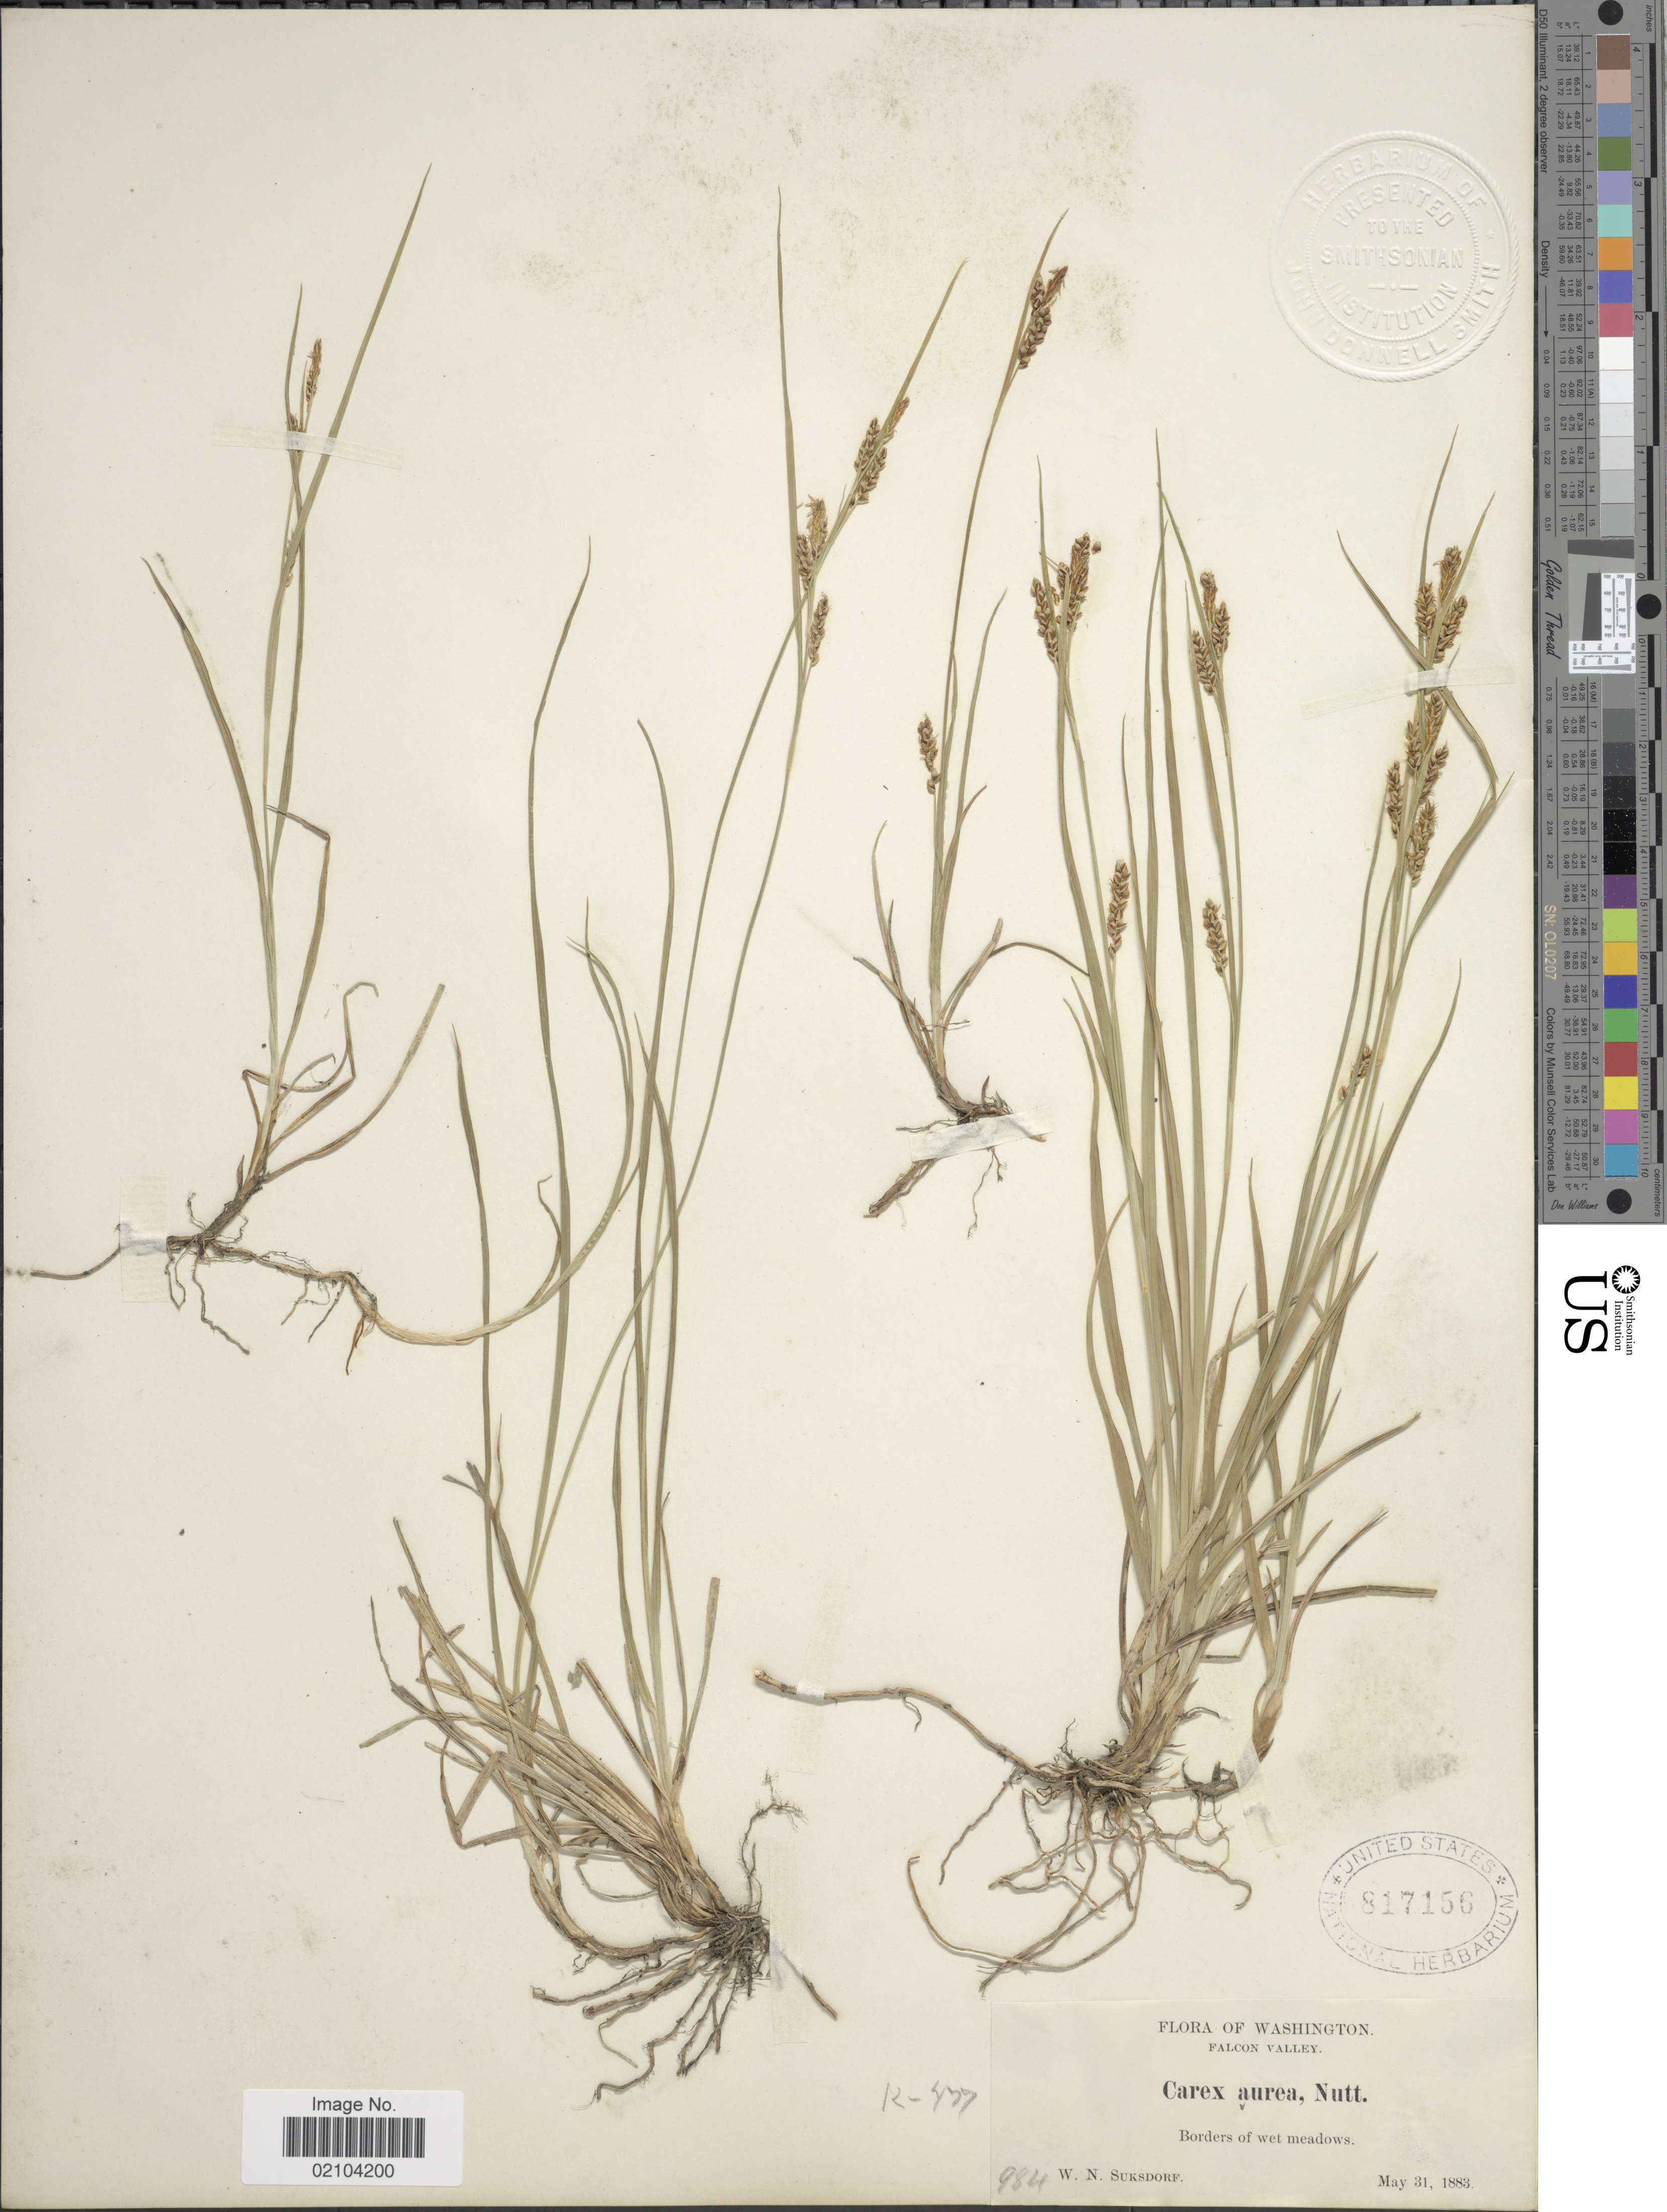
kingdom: Plantae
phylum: Tracheophyta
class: Liliopsida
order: Poales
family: Cyperaceae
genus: Carex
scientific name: Carex aurea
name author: Nutt.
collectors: W. N. Suksdorf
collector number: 984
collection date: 1883-05-31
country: United States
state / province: Washington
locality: Washington, Falcon Valley. Borders of wet meadows.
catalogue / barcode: US 817156